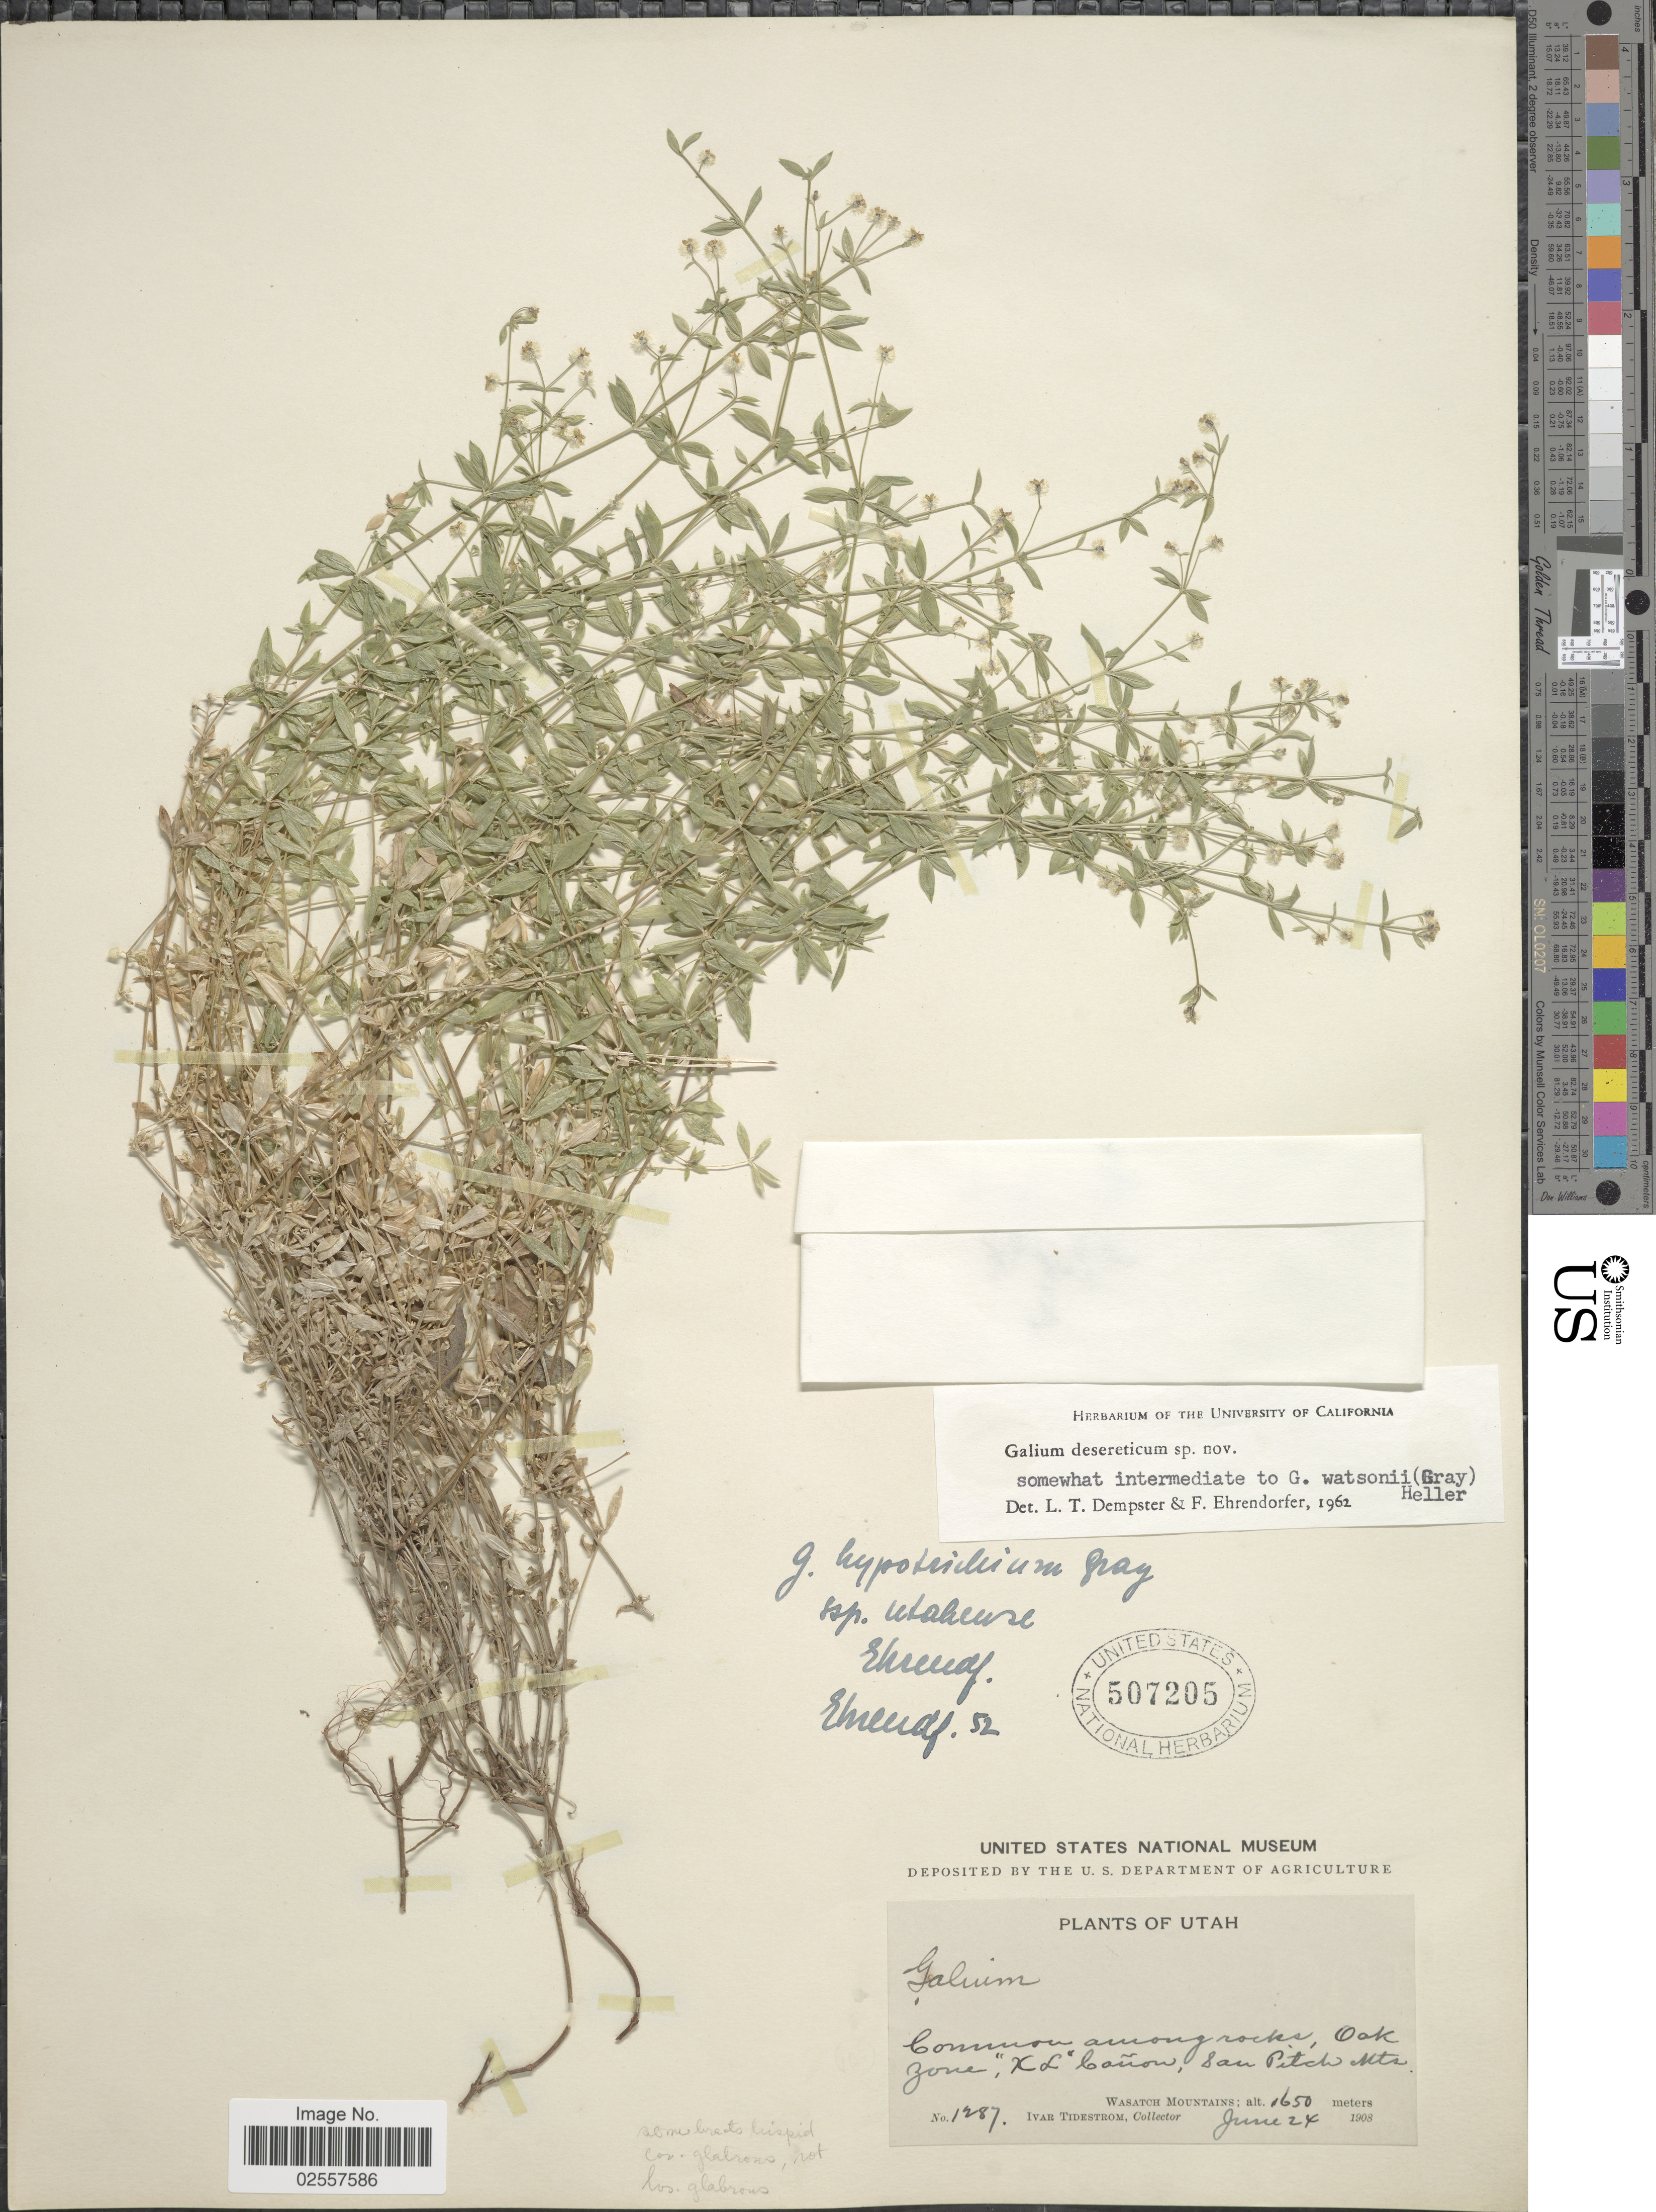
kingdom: Plantae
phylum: Tracheophyta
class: Magnoliopsida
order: Gentianales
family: Rubiaceae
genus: Galium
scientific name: Galium desereticum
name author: Dempster & Ehrend.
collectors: I. F. Tidestrom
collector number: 1287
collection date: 1908-06-24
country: United States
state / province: Utah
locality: XL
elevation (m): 1650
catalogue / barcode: US 507205